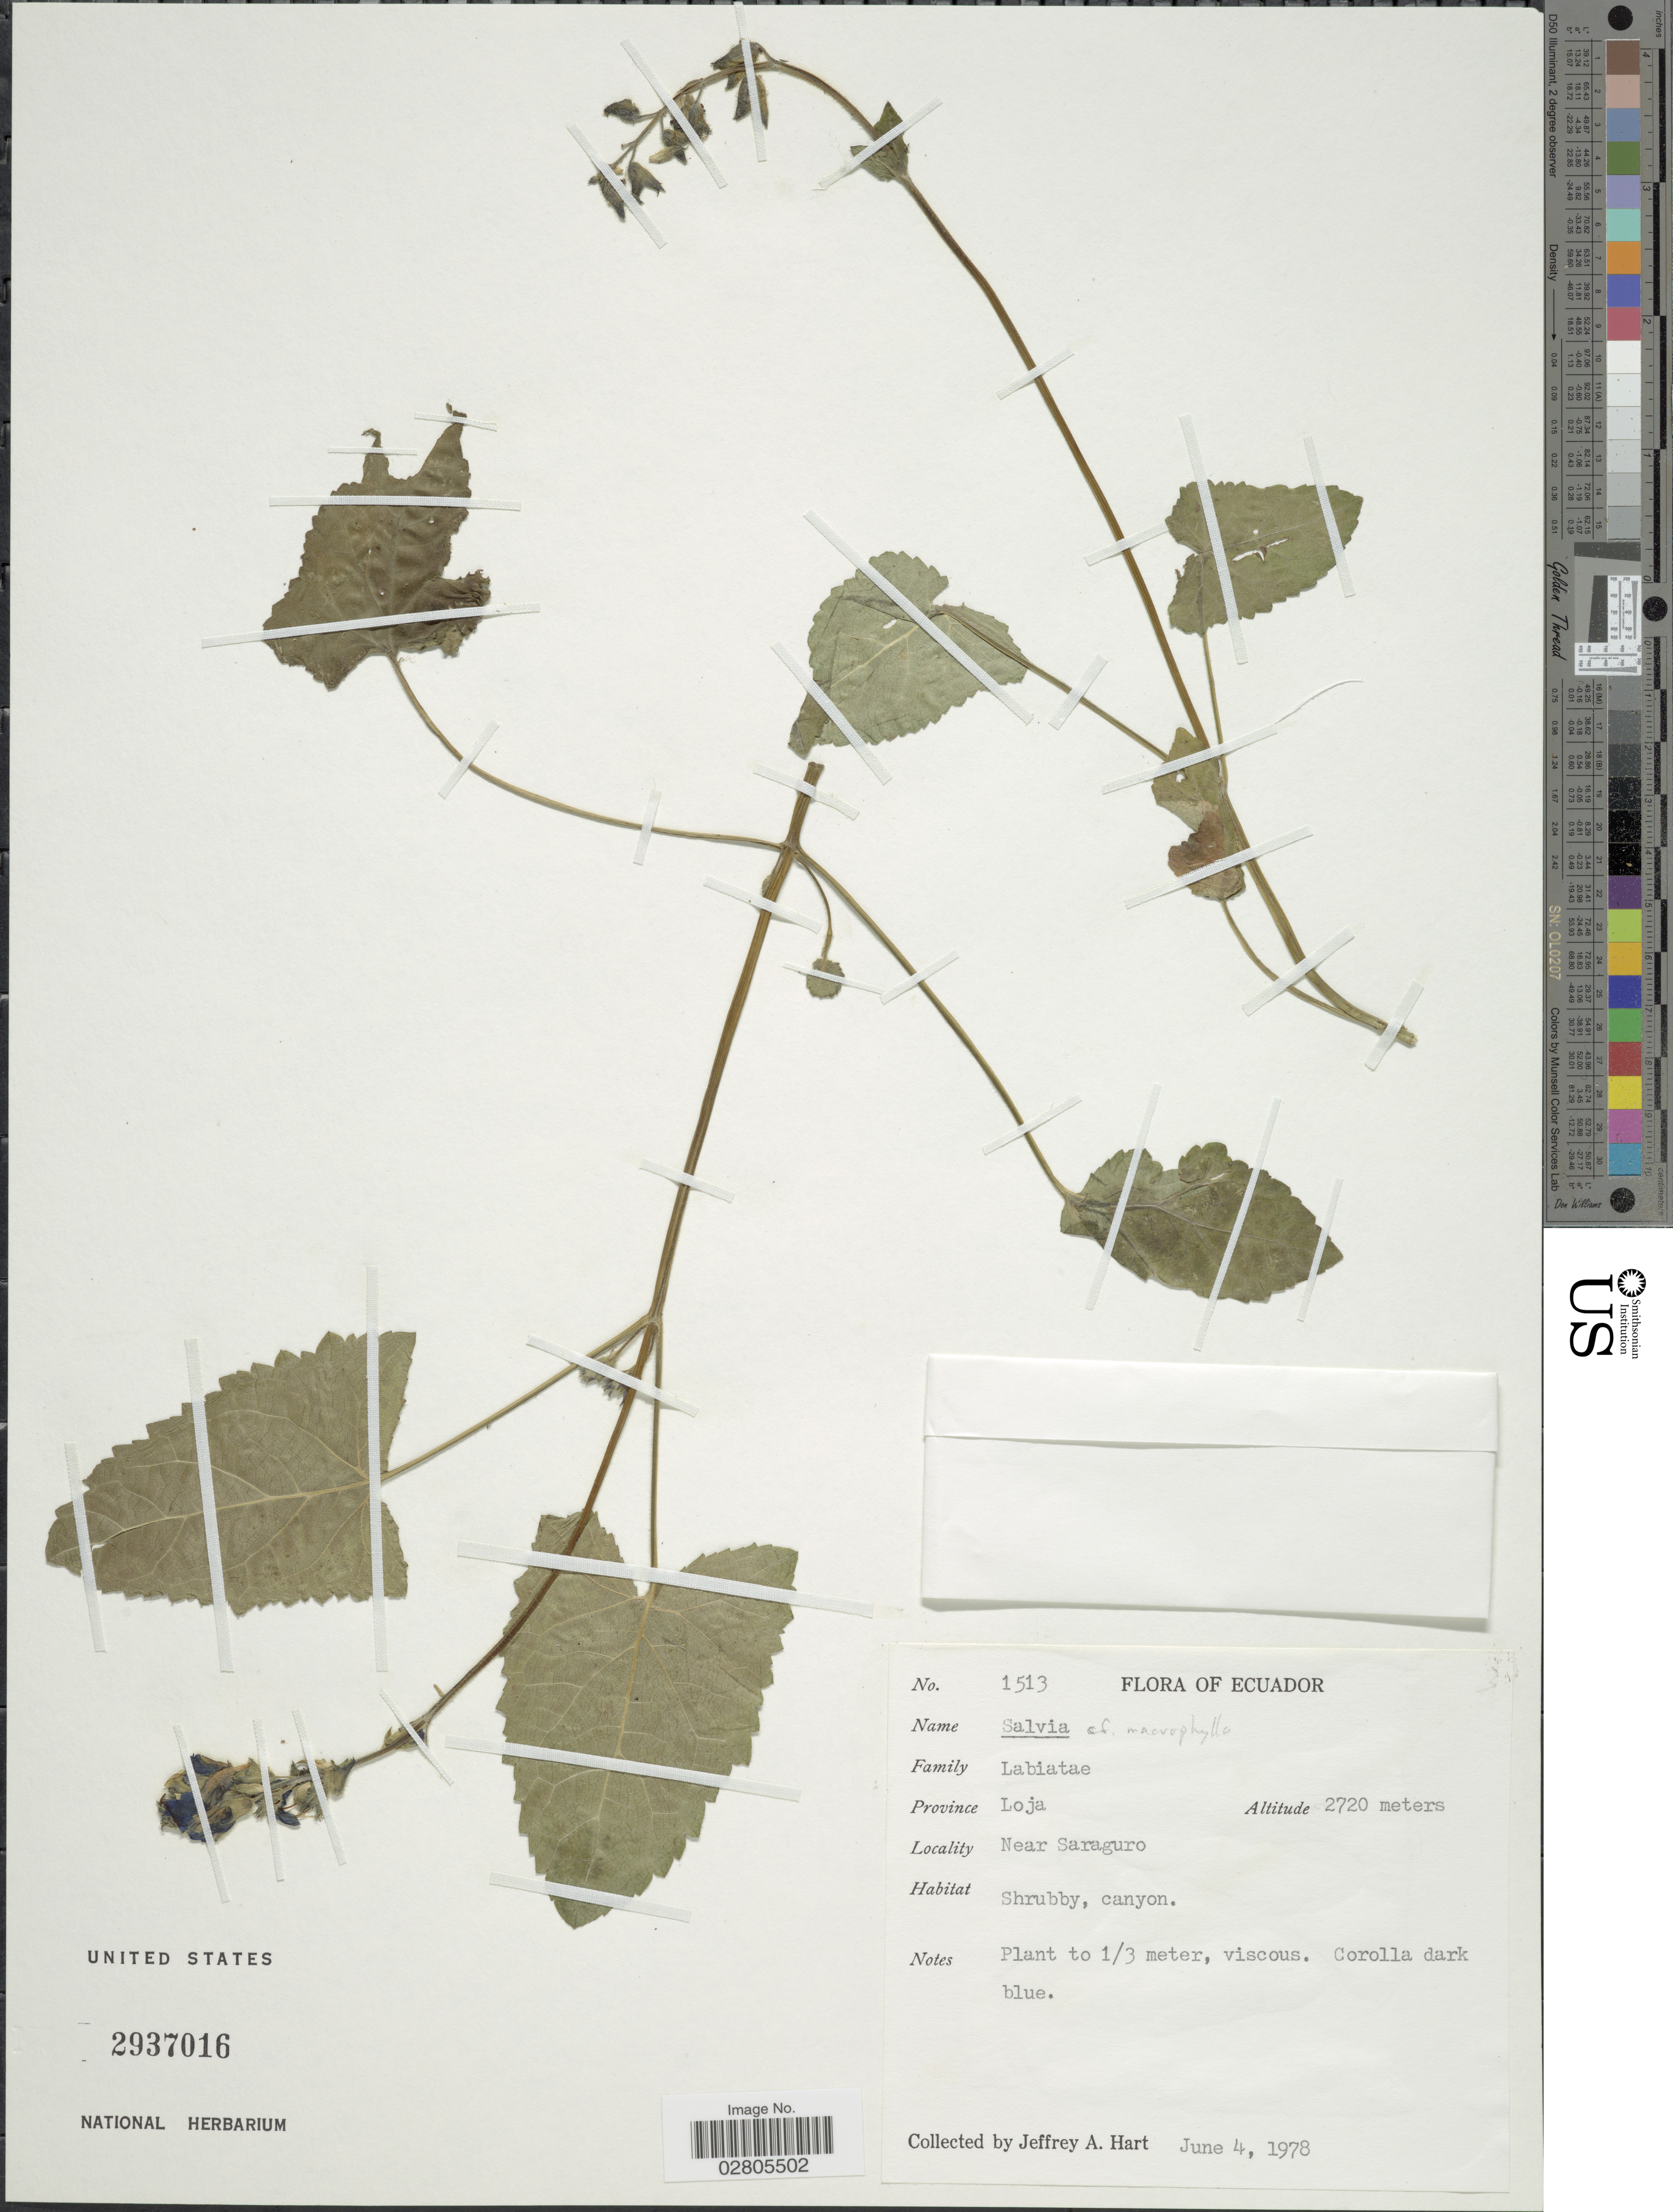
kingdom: Plantae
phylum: Tracheophyta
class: Magnoliopsida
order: Lamiales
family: Lamiaceae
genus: Salvia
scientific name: Salvia sp.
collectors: J. A. Hart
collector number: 1513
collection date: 1978-06-04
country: Ecuador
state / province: Loja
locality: Province Loja, Near Saraguro.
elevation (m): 2720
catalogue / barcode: US 2937016